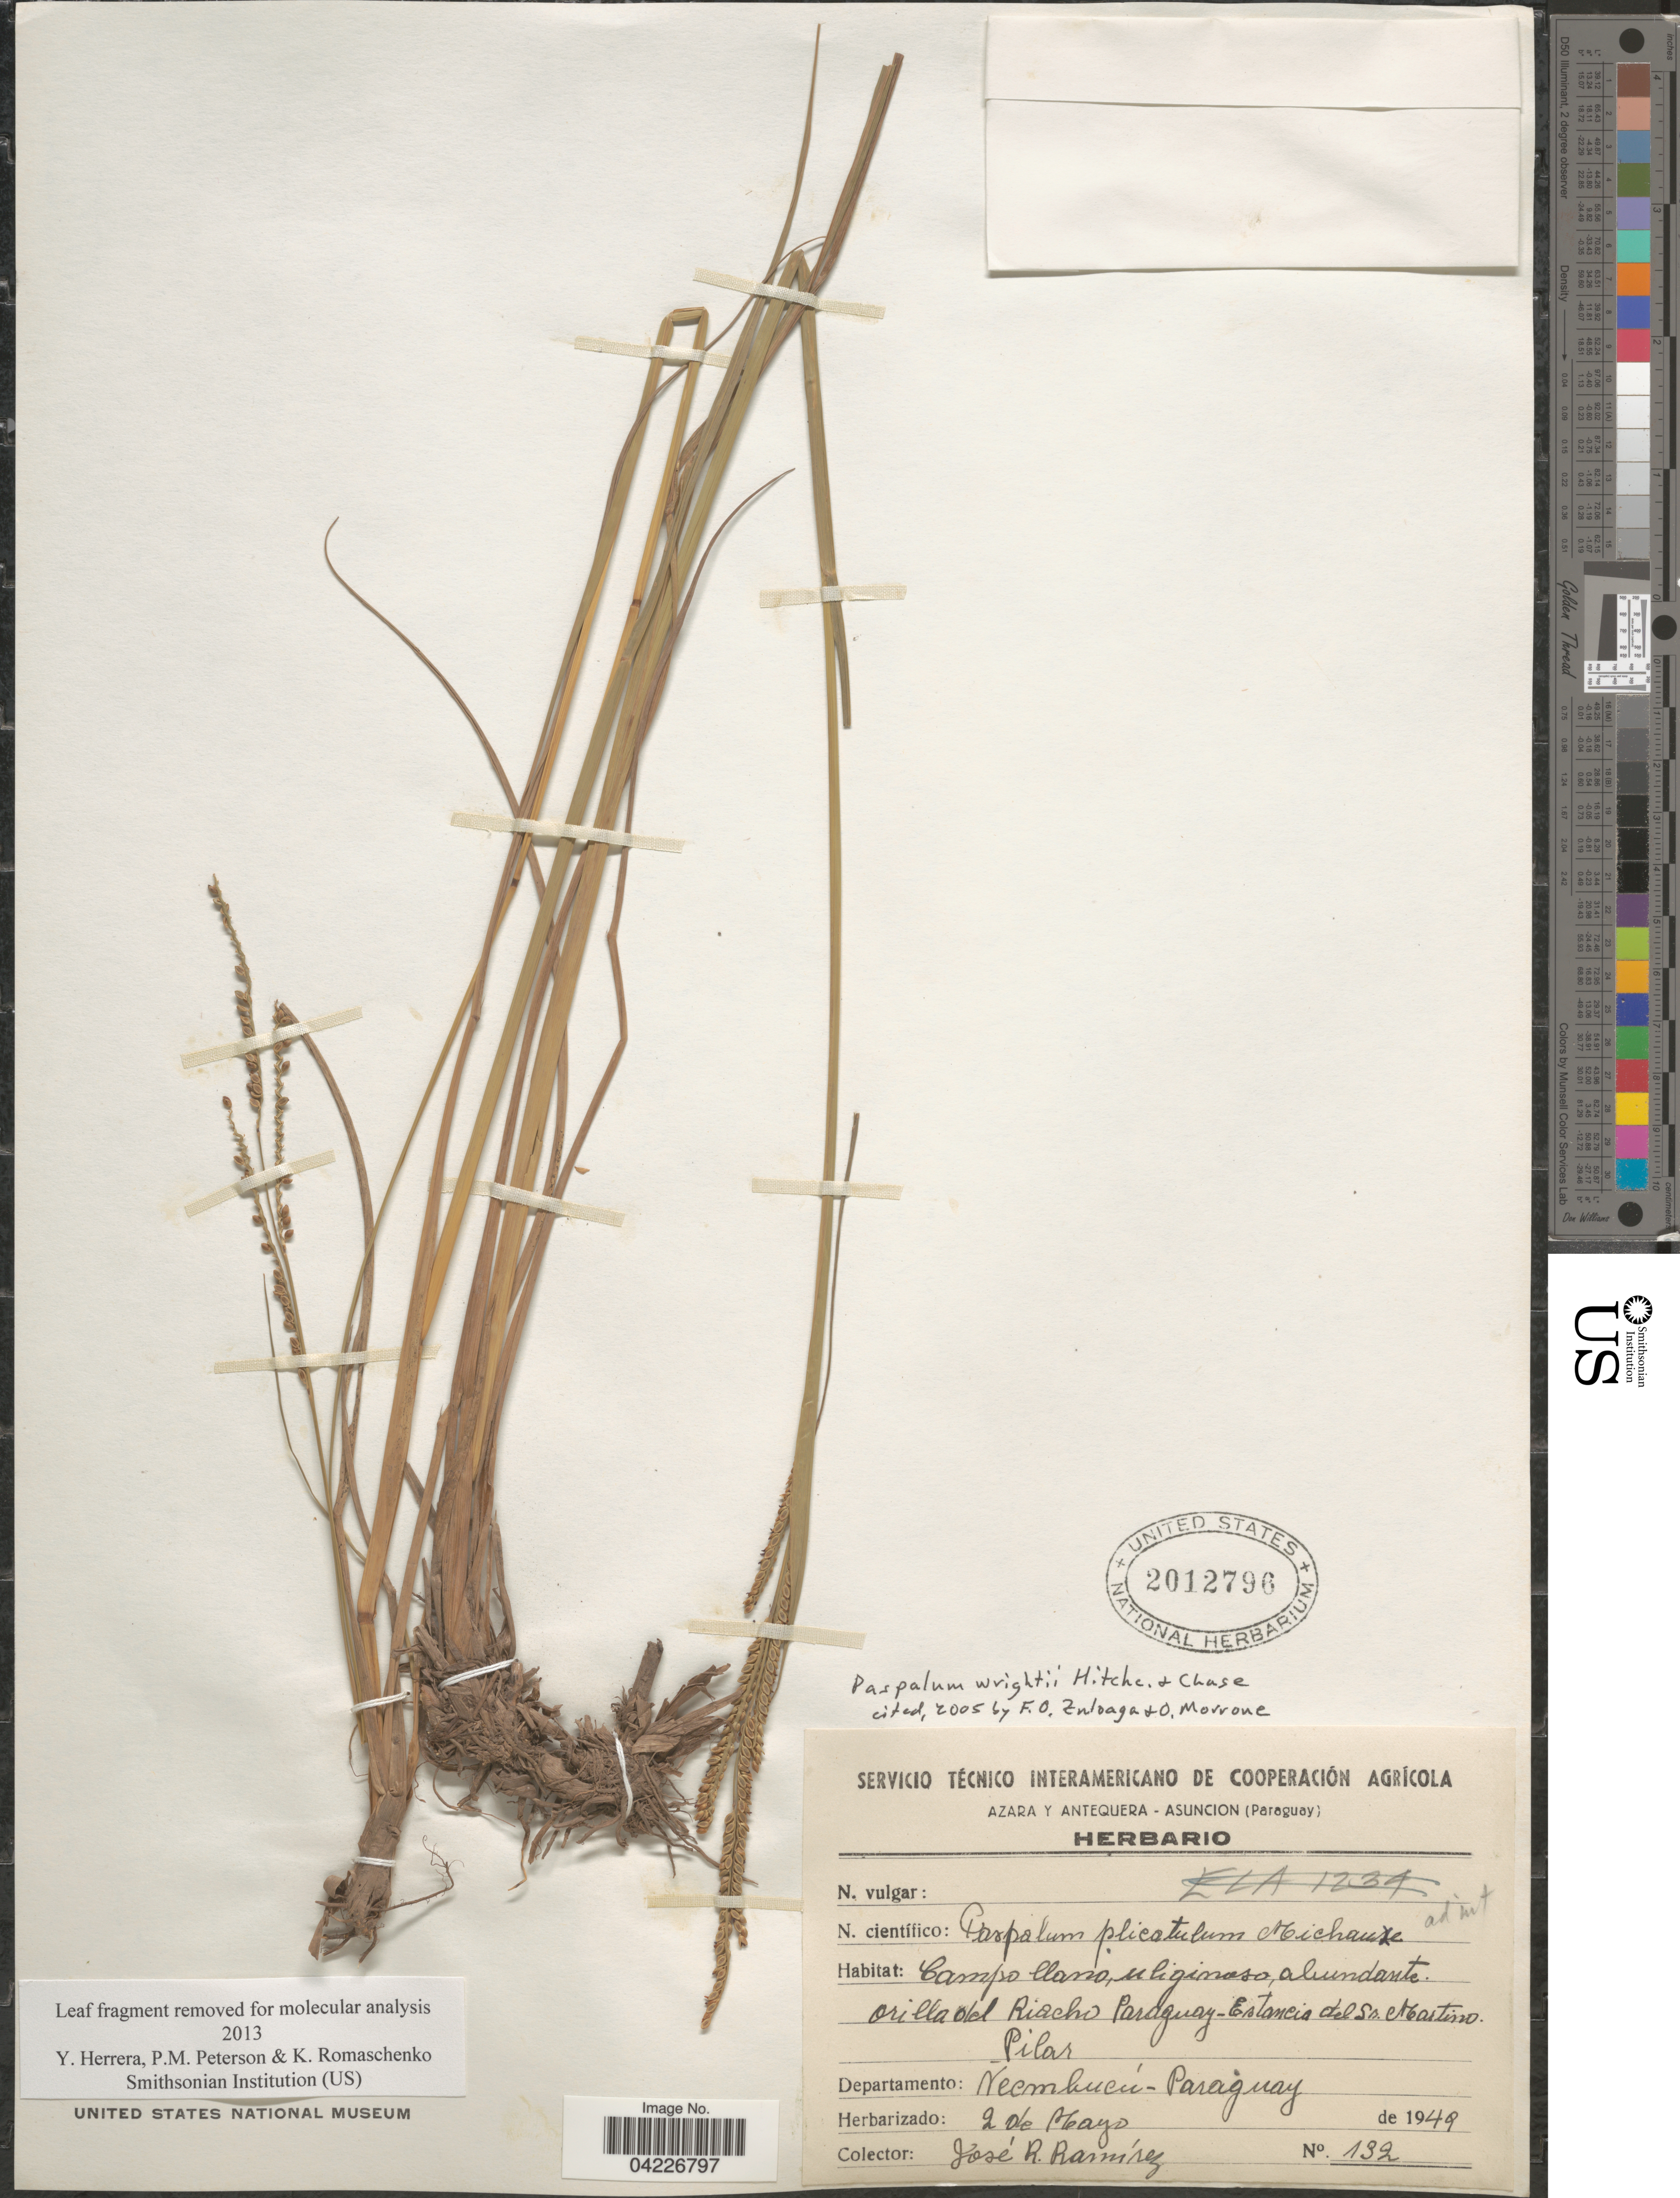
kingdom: Plantae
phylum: Tracheophyta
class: Liliopsida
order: Poales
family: Poaceae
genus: Paspalum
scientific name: Paspalum wrightii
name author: Hitchc. & Chase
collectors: J. Ramírez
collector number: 132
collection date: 1949-05-02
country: Paraguay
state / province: Neembucu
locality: Campo llano, uliginoso abundante. Orilla del Riacho Paraguay - Estancia del St. Martino Pilar. Departamento: Neembucú - Paraguay.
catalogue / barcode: US 2012796